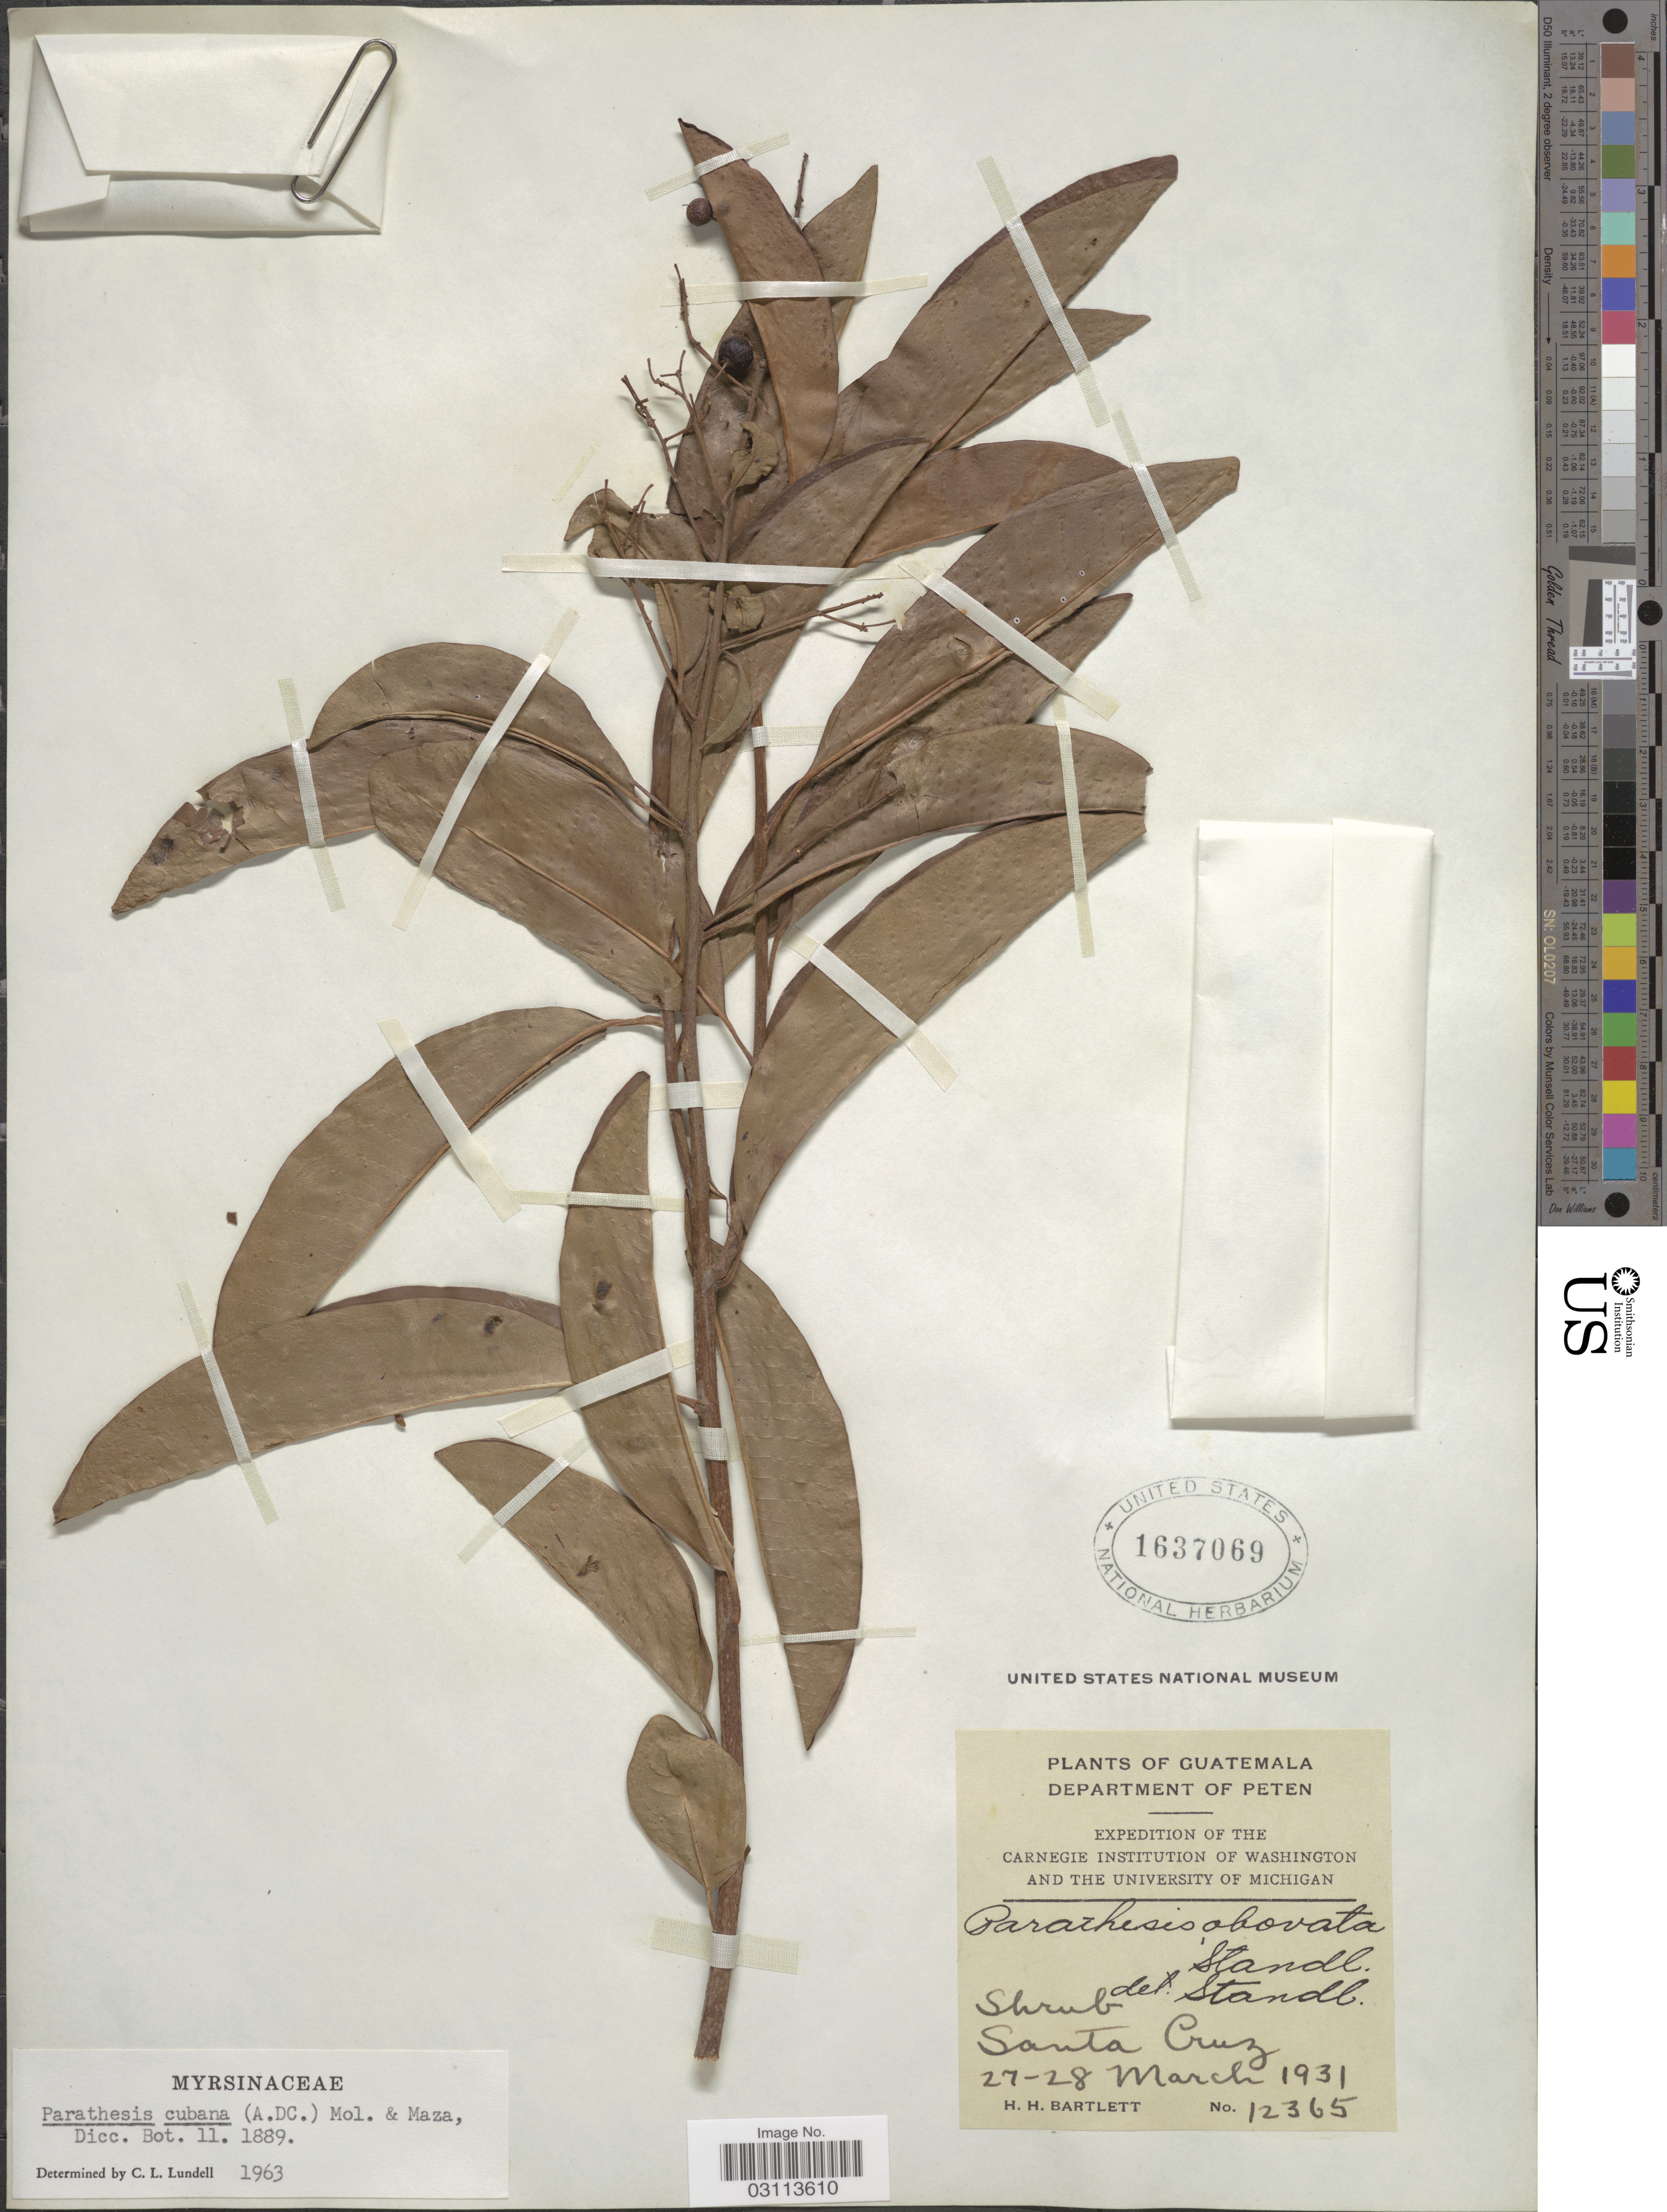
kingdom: Plantae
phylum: Tracheophyta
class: Magnoliopsida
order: Ericales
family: Primulaceae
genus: Parathesis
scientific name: Parathesis cubana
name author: (A. DC.) Molinet & M. Gómez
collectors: H. H. Bartlett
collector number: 12365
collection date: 1931-03-27/1931-03-28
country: Guatemala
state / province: El Petén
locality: Department of Peten. Santa Cruz.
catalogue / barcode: US 1637069